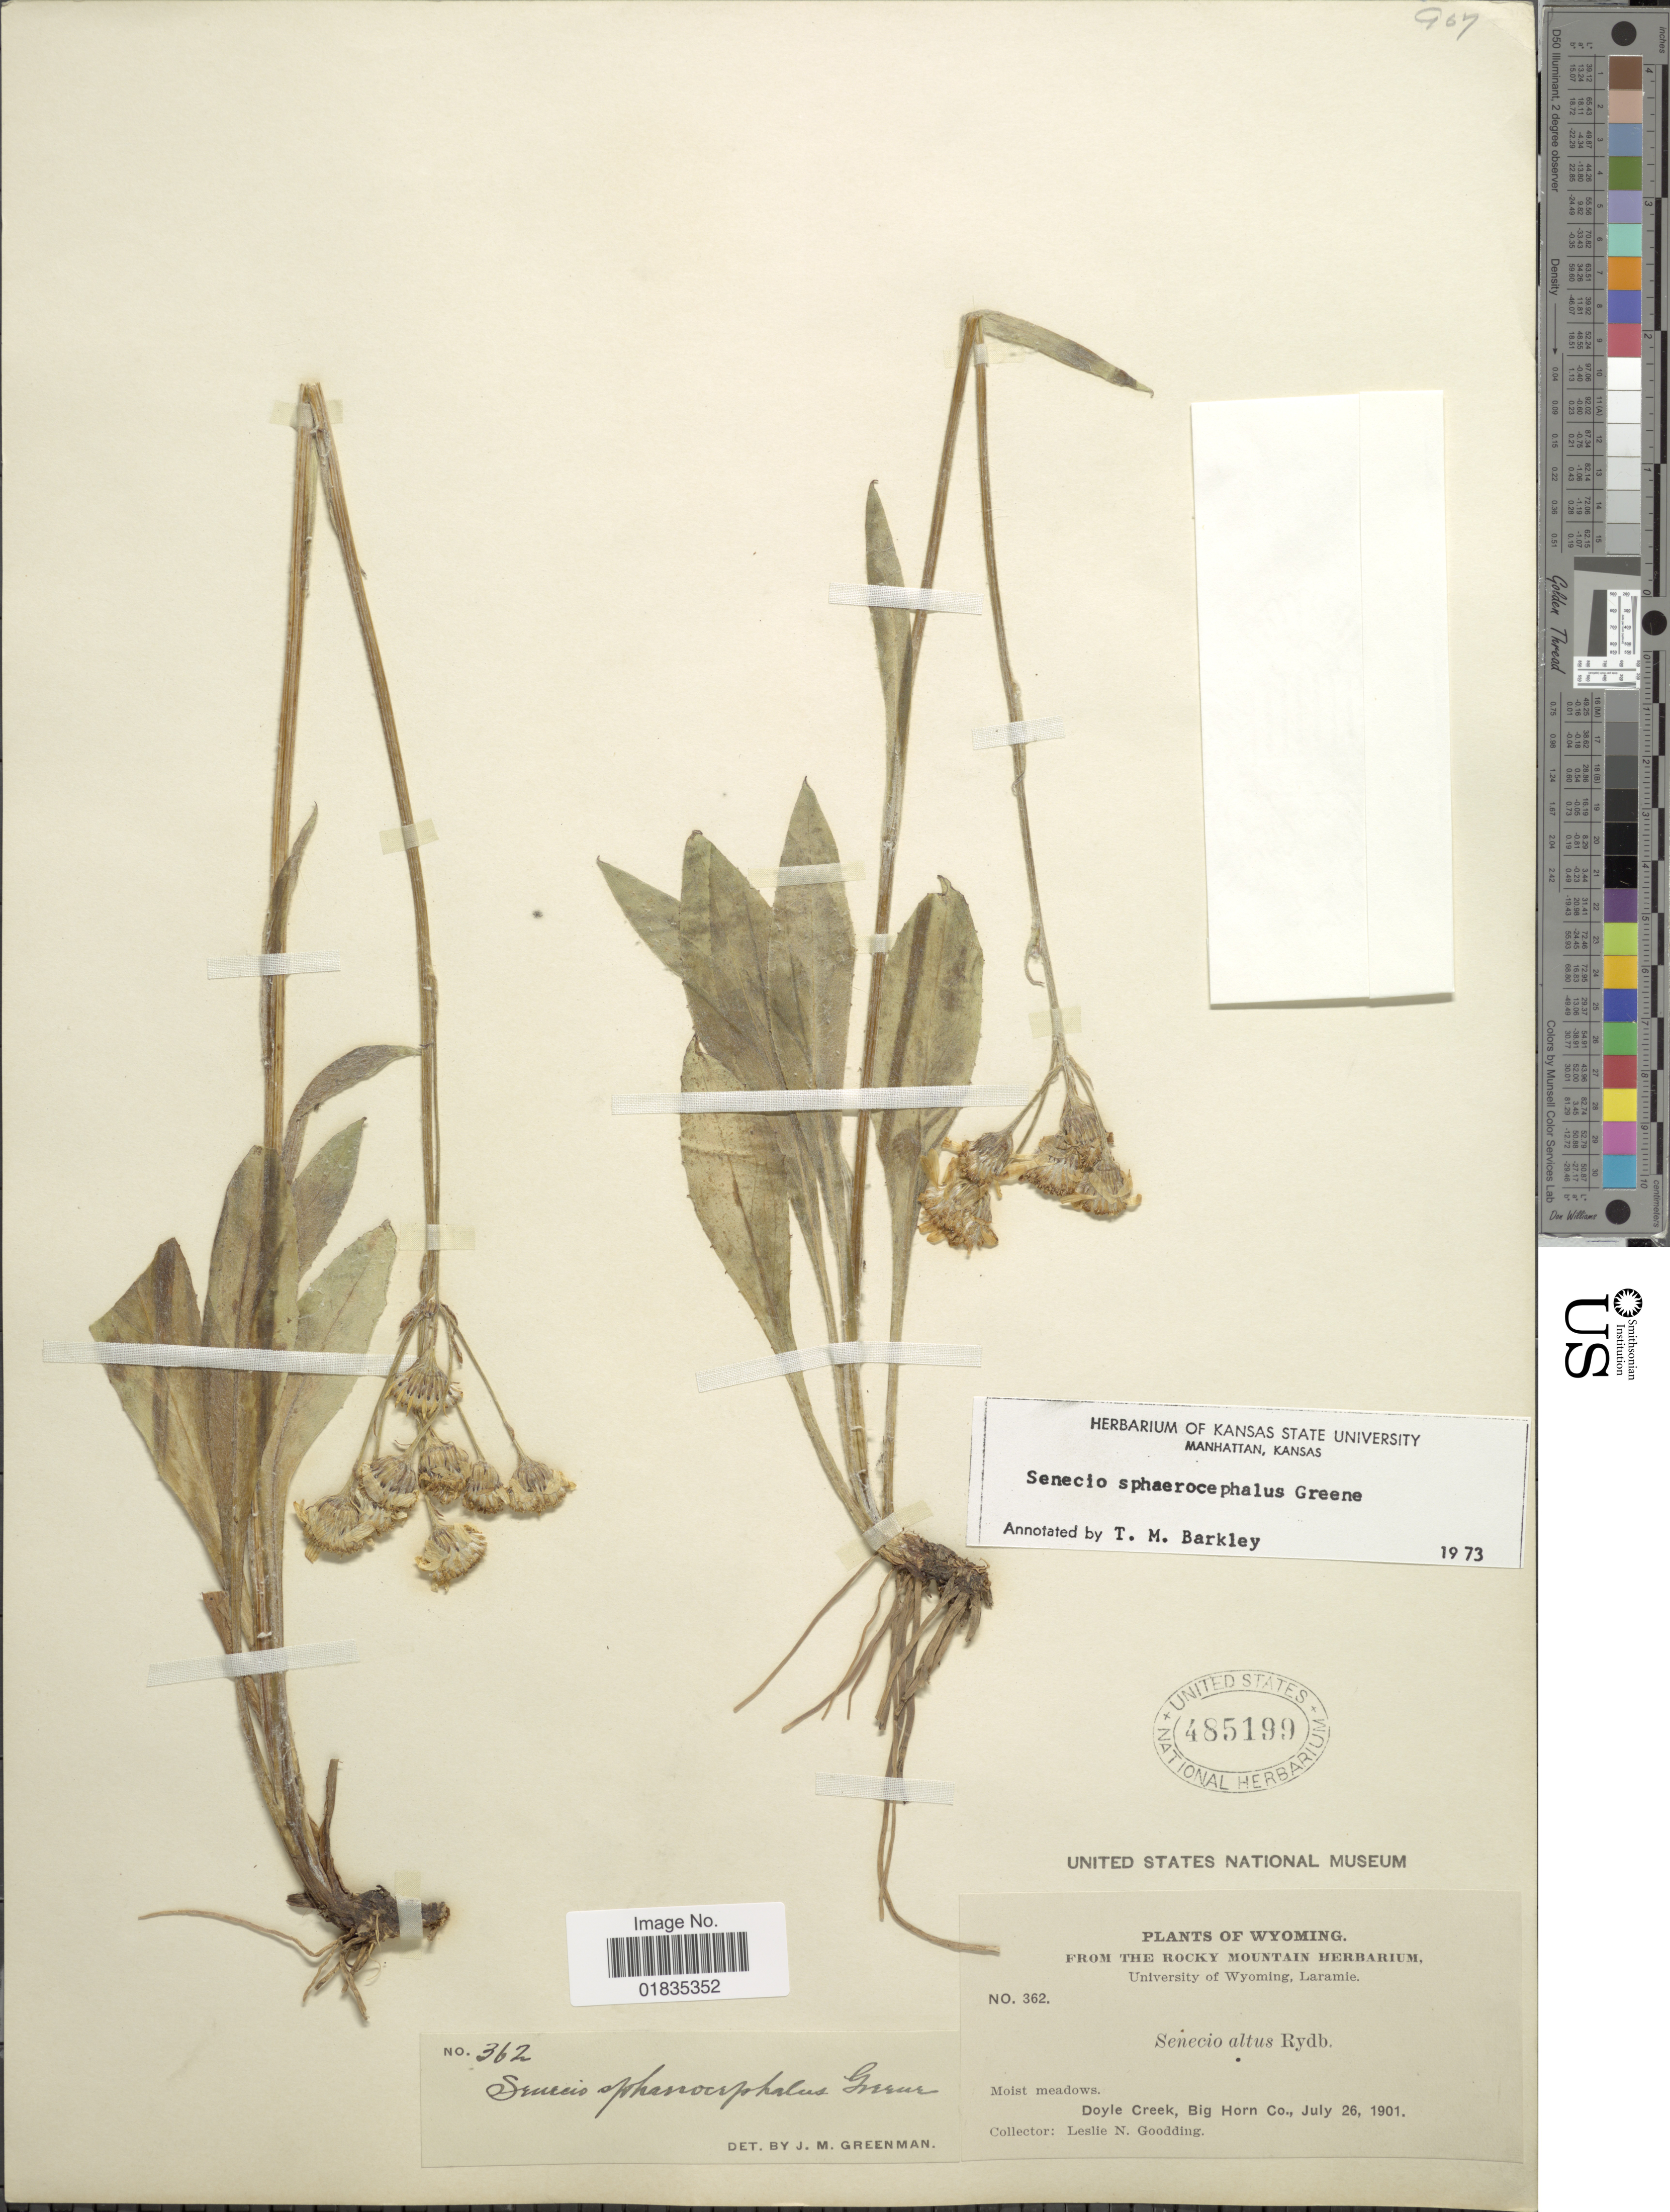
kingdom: Plantae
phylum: Tracheophyta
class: Magnoliopsida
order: Asterales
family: Asteraceae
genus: Senecio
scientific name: Senecio sphaerocephalus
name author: Greene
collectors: L. N. Goodding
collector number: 362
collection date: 1901-07-26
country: United States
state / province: Wyoming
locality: Doyle Creek, Big Horn Co.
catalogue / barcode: US 485199